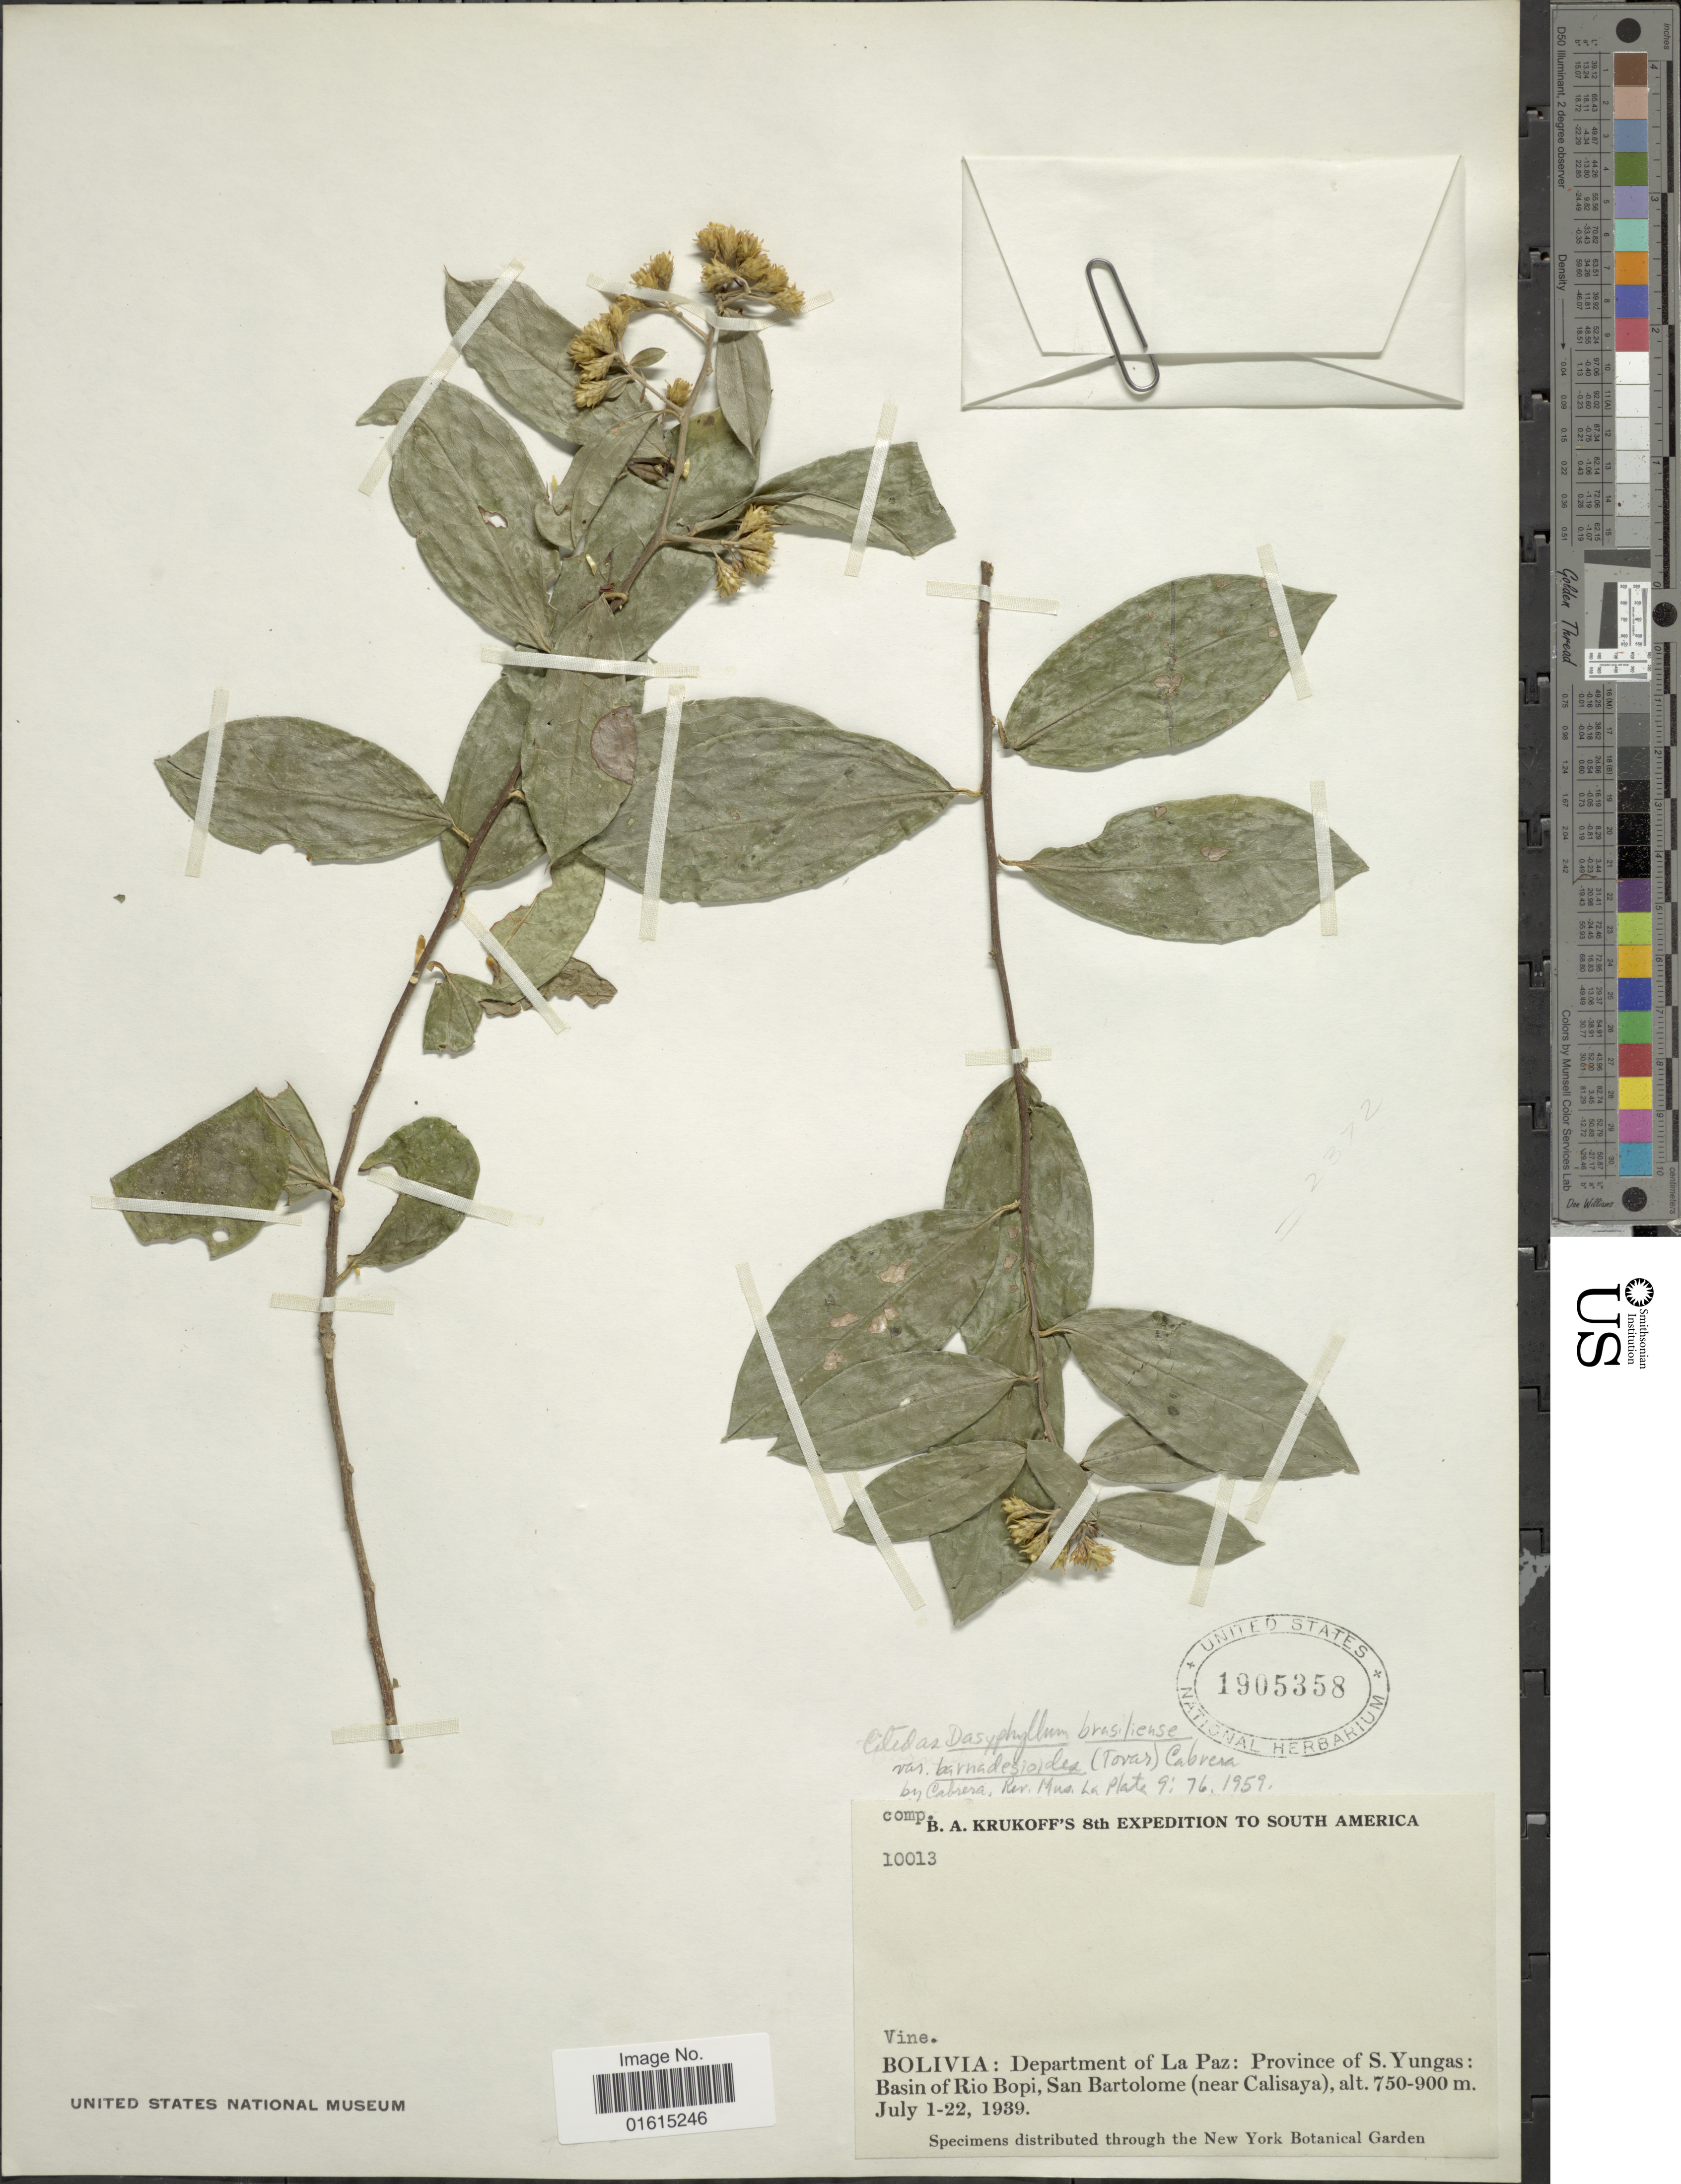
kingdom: Plantae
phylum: Tracheophyta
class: Magnoliopsida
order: Asterales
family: Asteraceae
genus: Dasyphyllum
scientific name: Dasyphyllum brasiliense var. barnadesioides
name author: (Tovar) Cabrera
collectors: B. A. Krukoff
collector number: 10013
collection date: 1939-07-01/1939-07-22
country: Bolivia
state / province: La Paz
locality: South America, Department of La Paz, Province of S. Yungas, Basin of Rio Bopi, San Bartolome (near Calisaya)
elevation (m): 750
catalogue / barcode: US 1905358